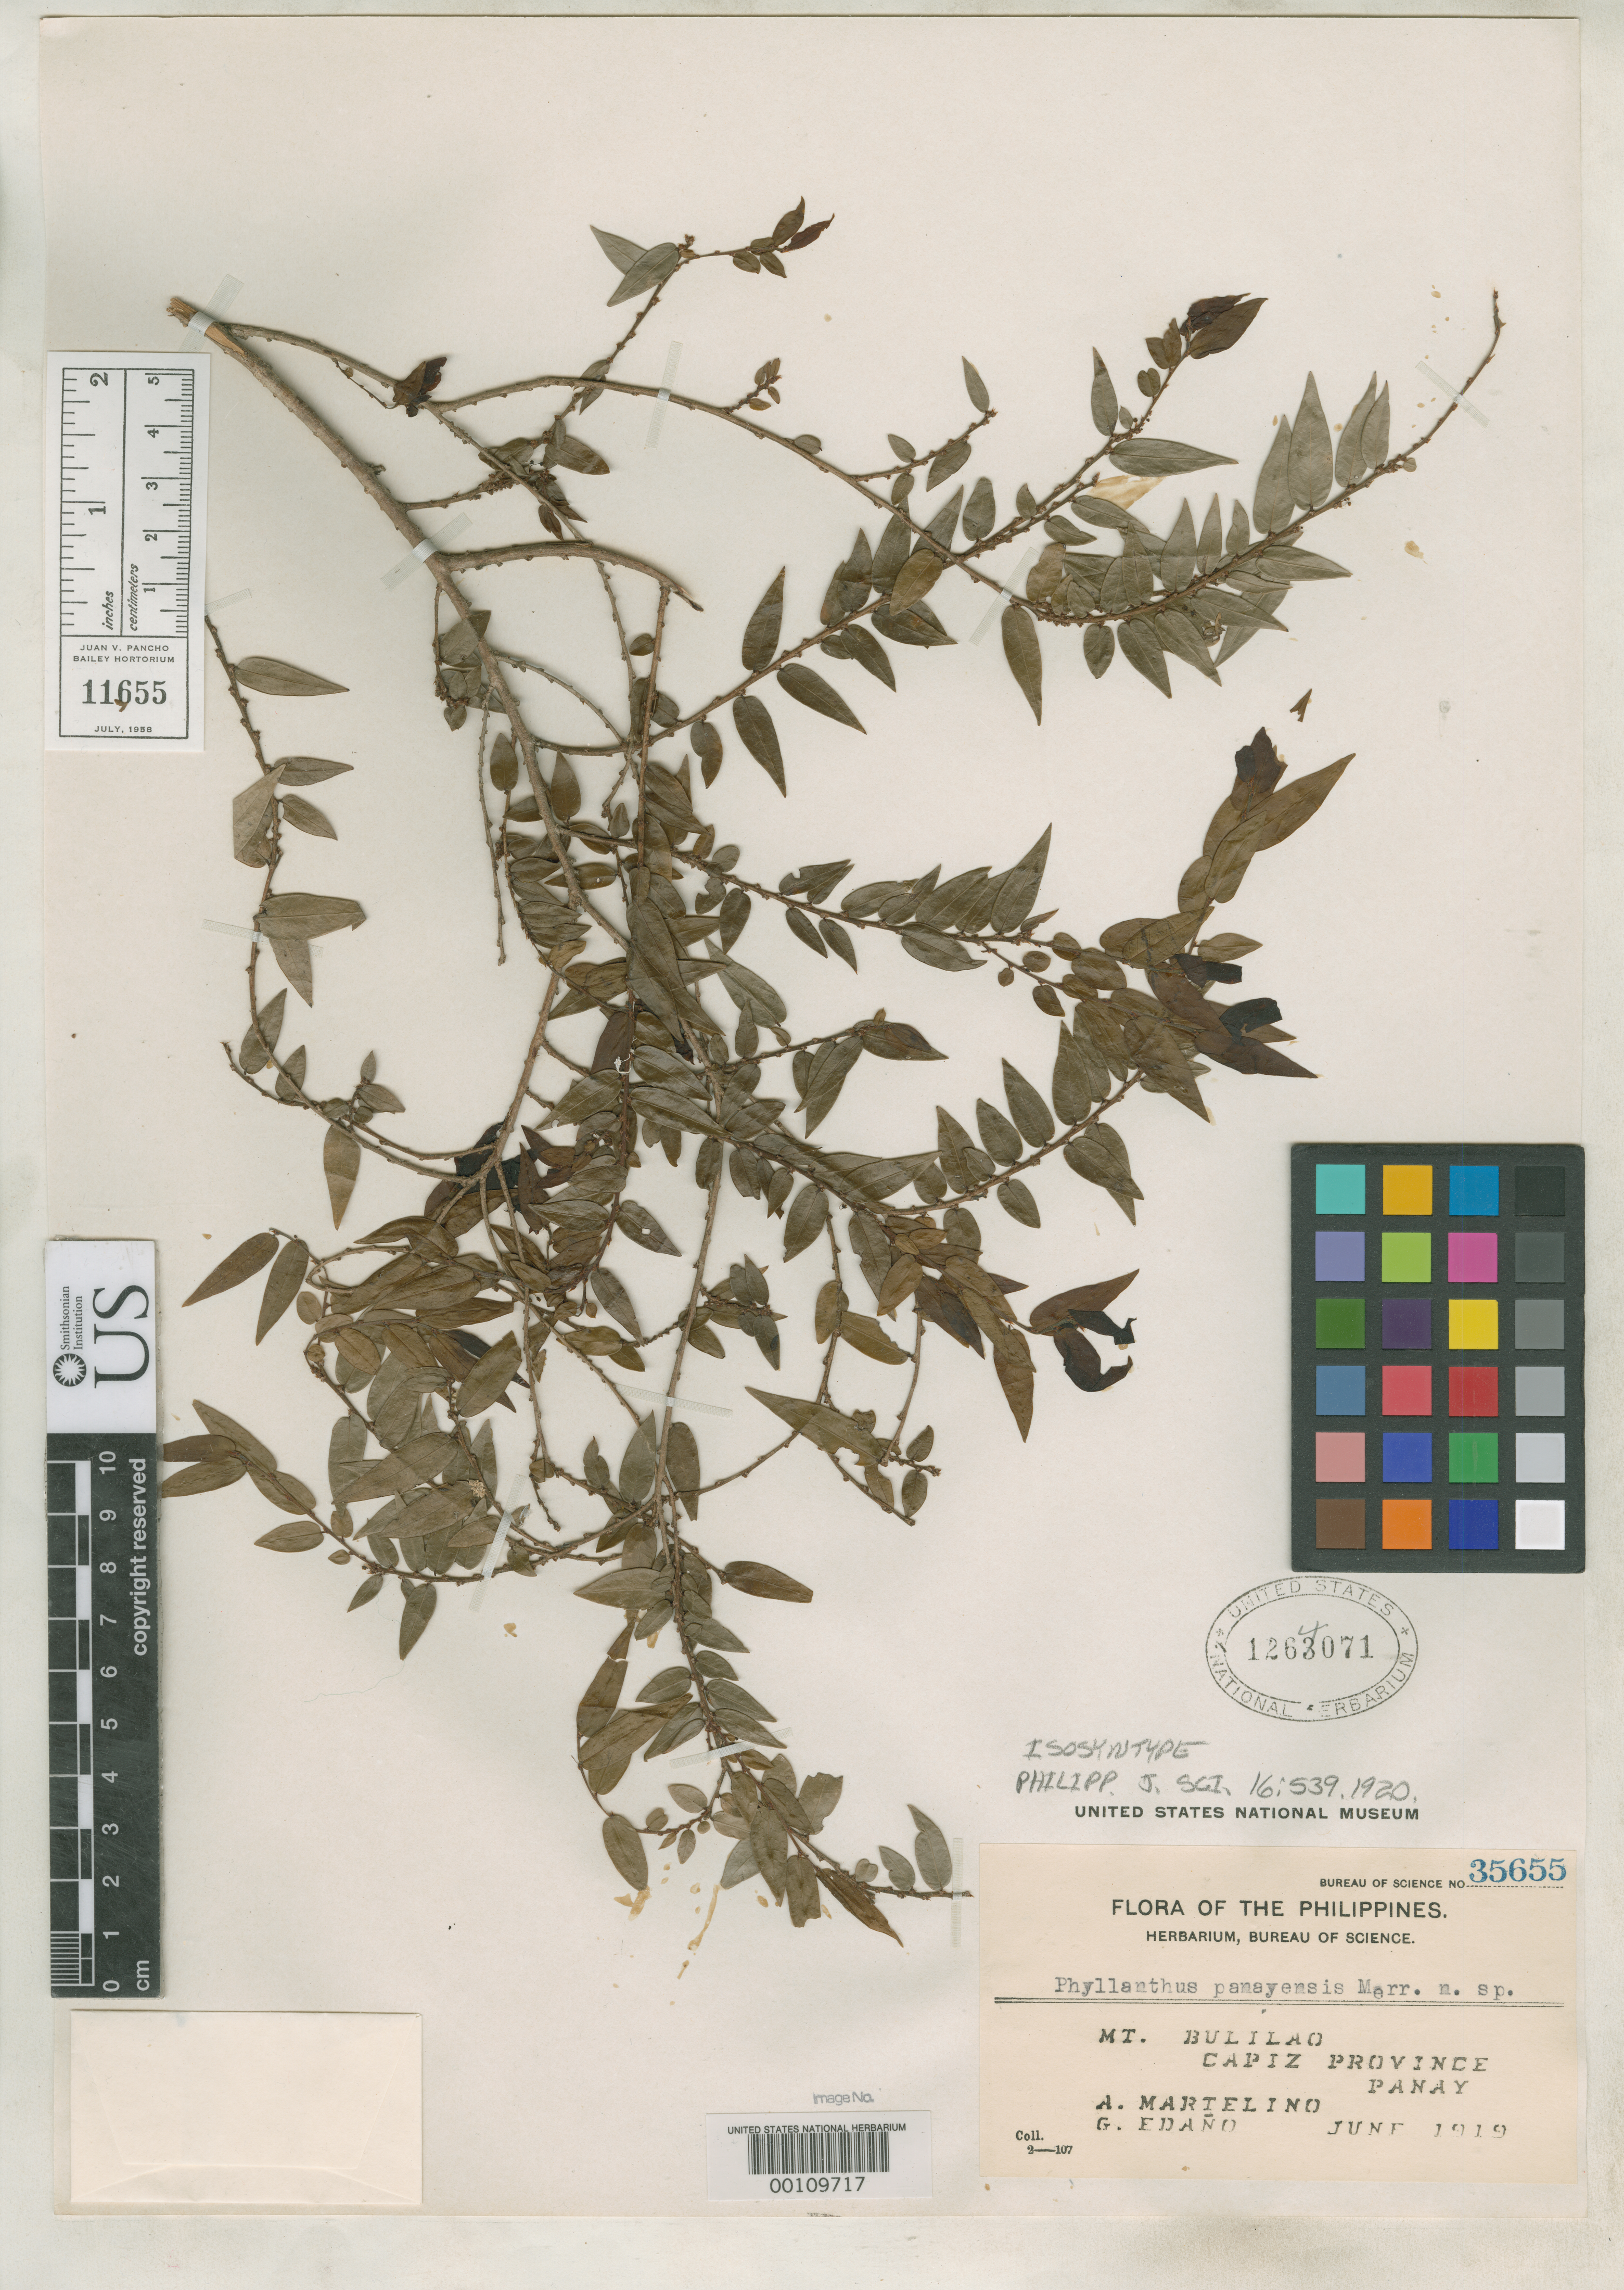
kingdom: Plantae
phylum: Tracheophyta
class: Magnoliopsida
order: Malpighiales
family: Phyllanthaceae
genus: Phyllanthus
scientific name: Phyllanthus panayensis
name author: Merr.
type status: Isosyntype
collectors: A. Martelino & G. E. Edaño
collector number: Bur. Sci. 35655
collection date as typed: Jun 1919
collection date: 1919-06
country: Philippines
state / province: Western Visayas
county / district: Capiz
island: Panay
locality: Mt. Bulilao.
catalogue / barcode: US 1264071